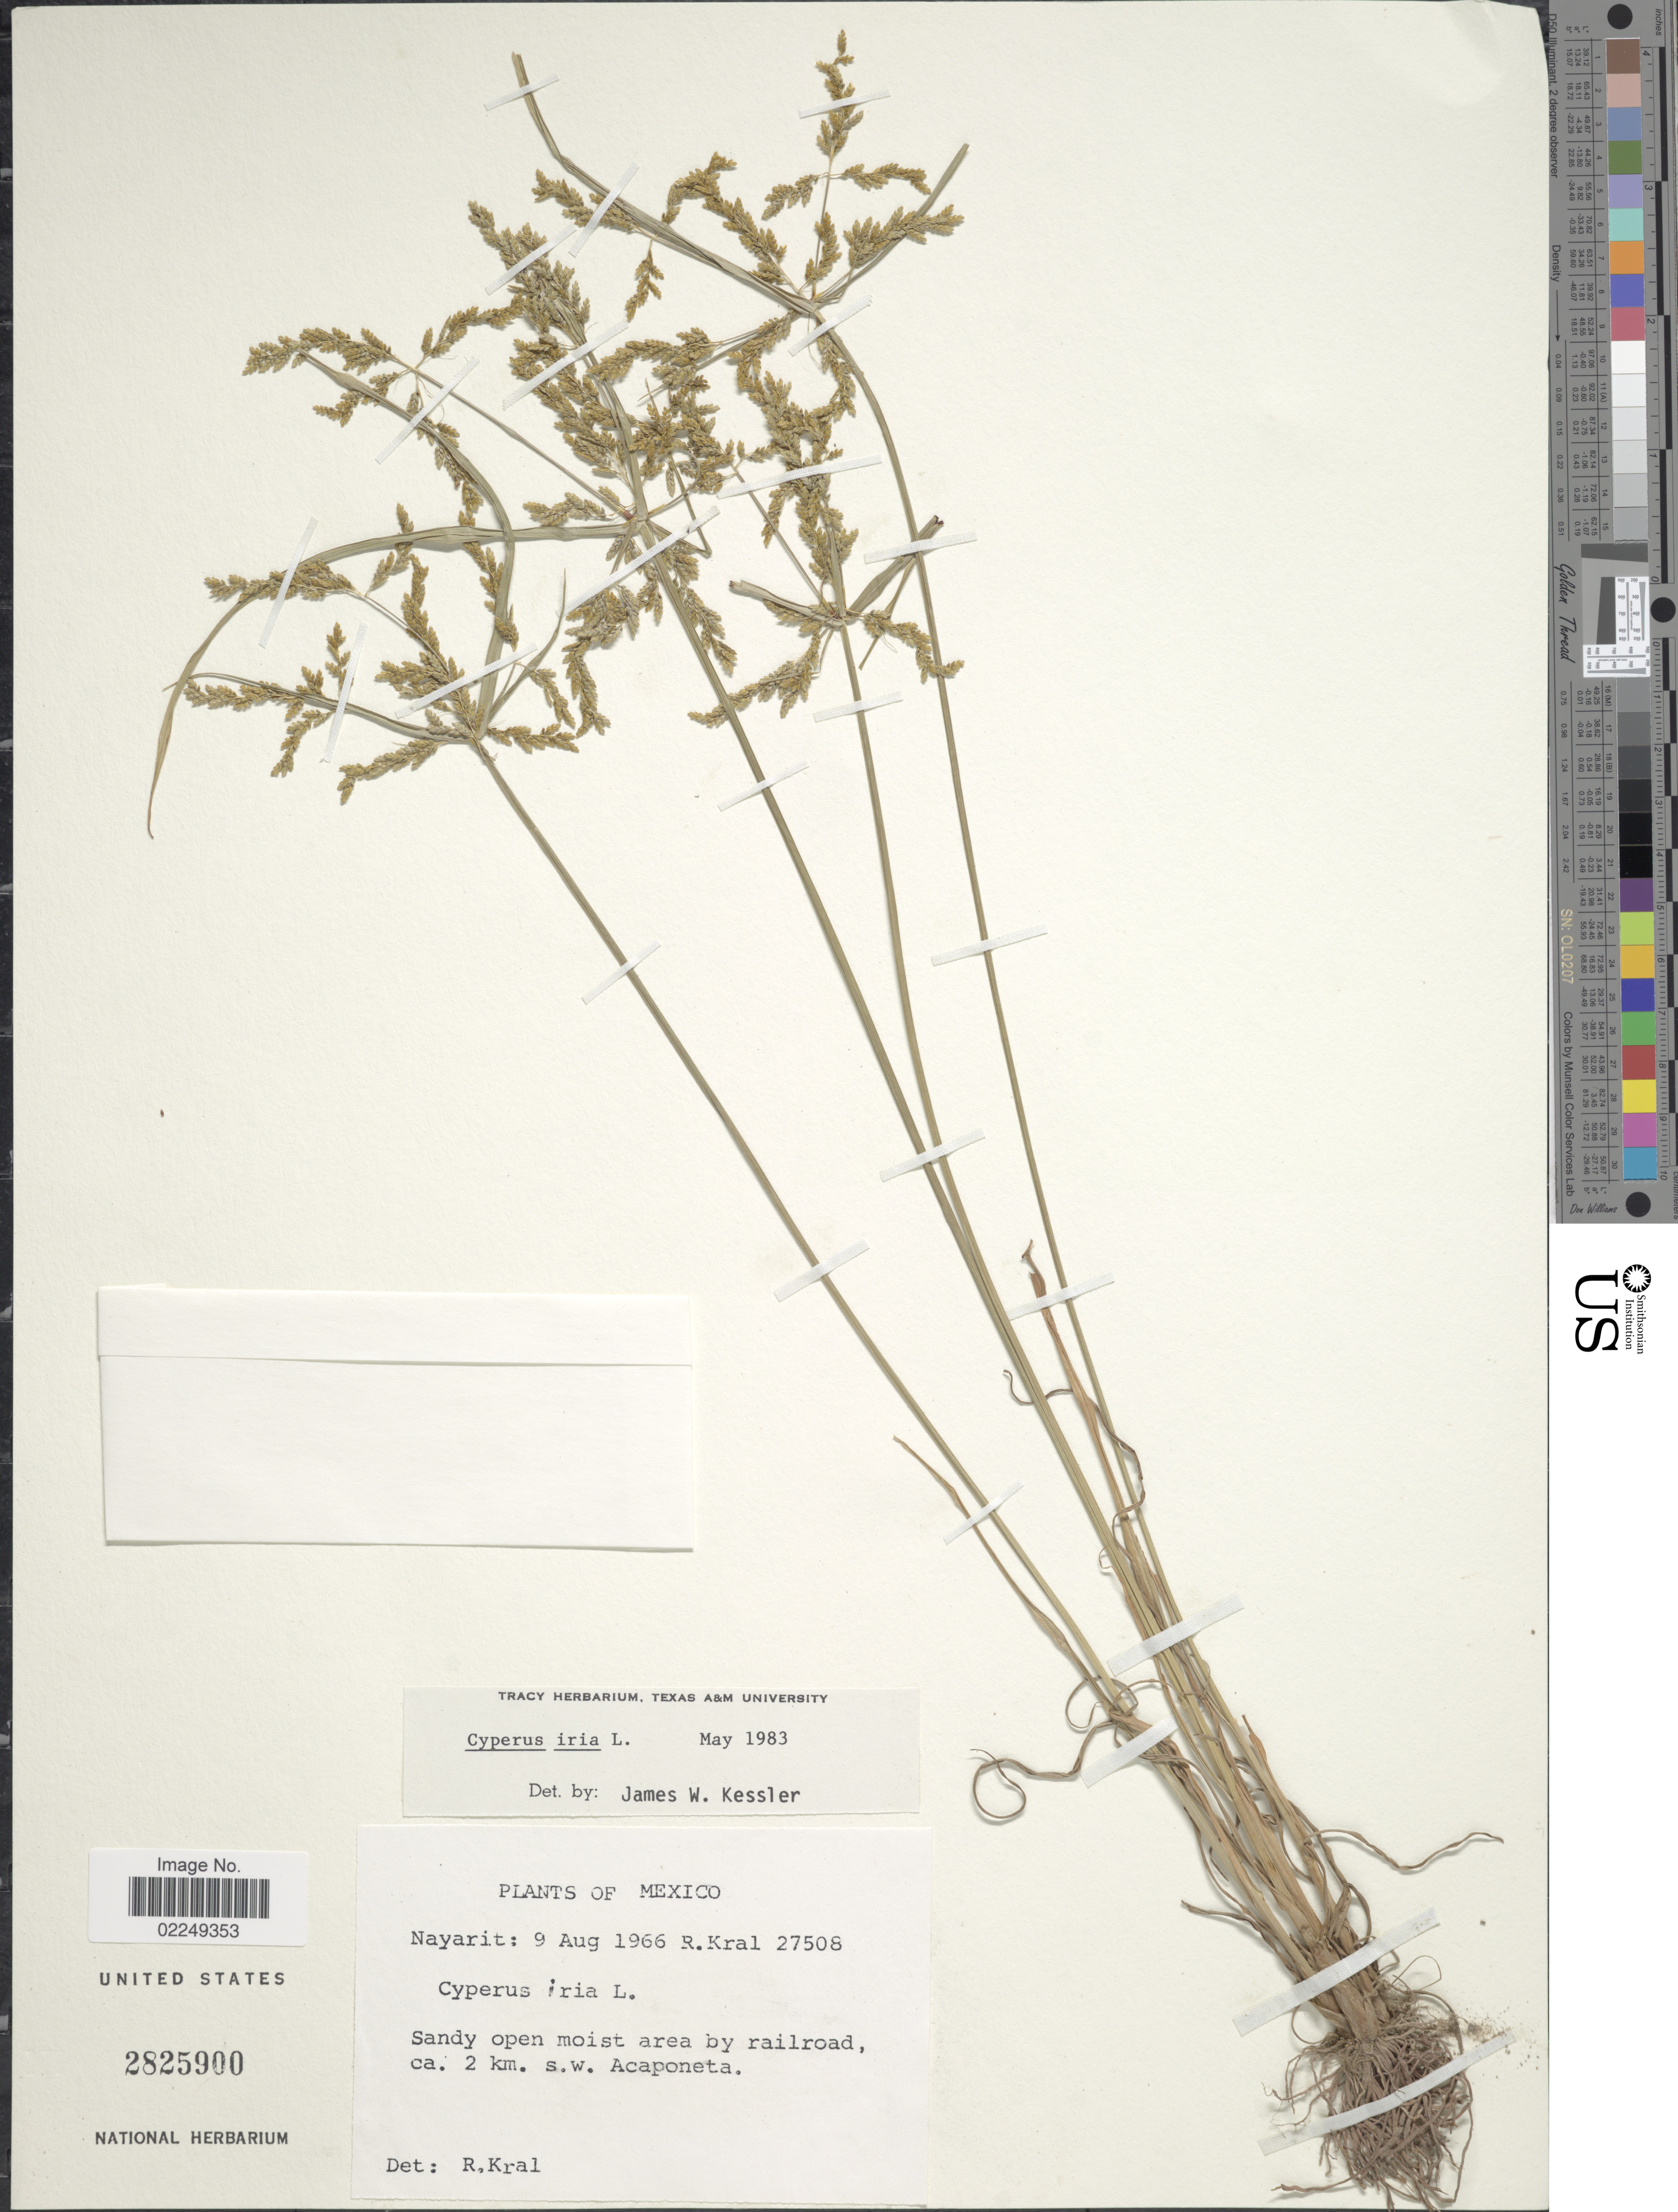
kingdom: Plantae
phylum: Tracheophyta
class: Liliopsida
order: Poales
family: Cyperaceae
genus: Cyperus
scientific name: Cyperus iria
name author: L.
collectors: R. Kral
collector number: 27508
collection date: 1966-08-09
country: Mexico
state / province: Nayarit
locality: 2 km. s.w. Acaponeta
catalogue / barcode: US 2825900